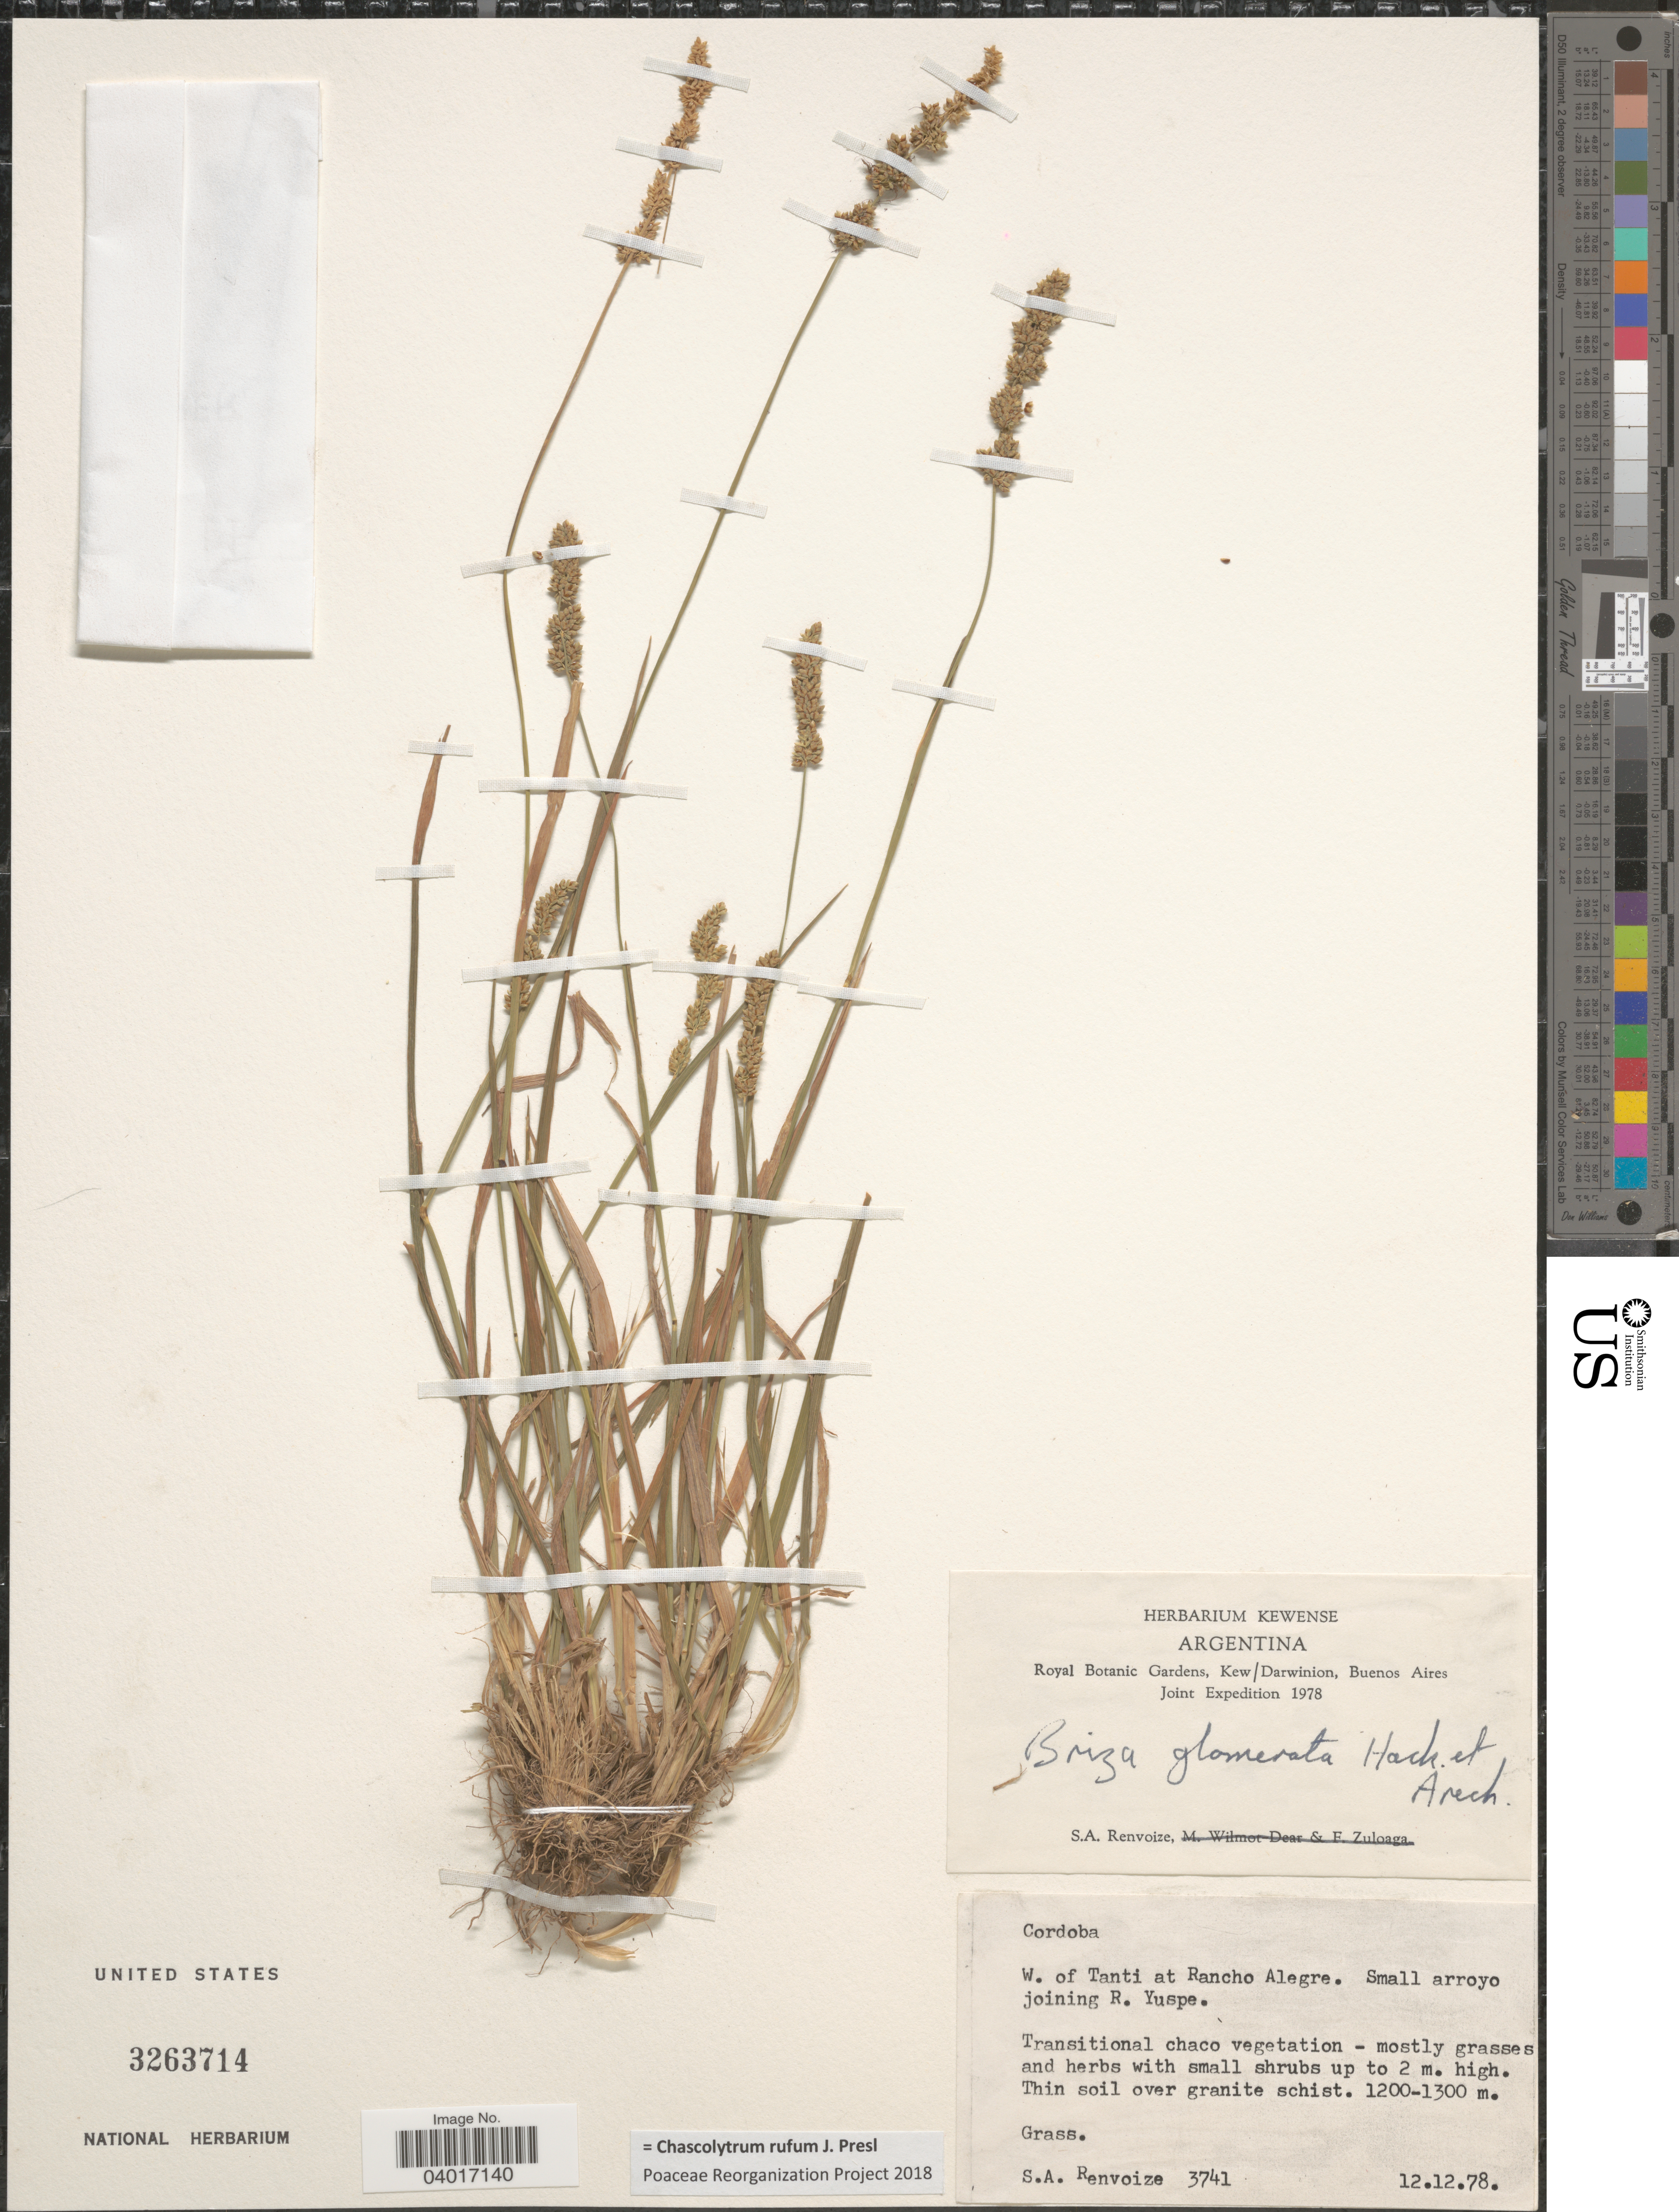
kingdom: Plantae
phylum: Tracheophyta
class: Liliopsida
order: Poales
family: Poaceae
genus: Chascolytrum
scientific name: Chascolytrum rufum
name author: C. Presl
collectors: S. A. Renvoize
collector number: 3741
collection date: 1978-12-12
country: Argentina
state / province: Cordoba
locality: W. of Tanti at Rancho Alegre. Small arroyo joining R. Yuspe.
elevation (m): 1200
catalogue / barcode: US 3263714